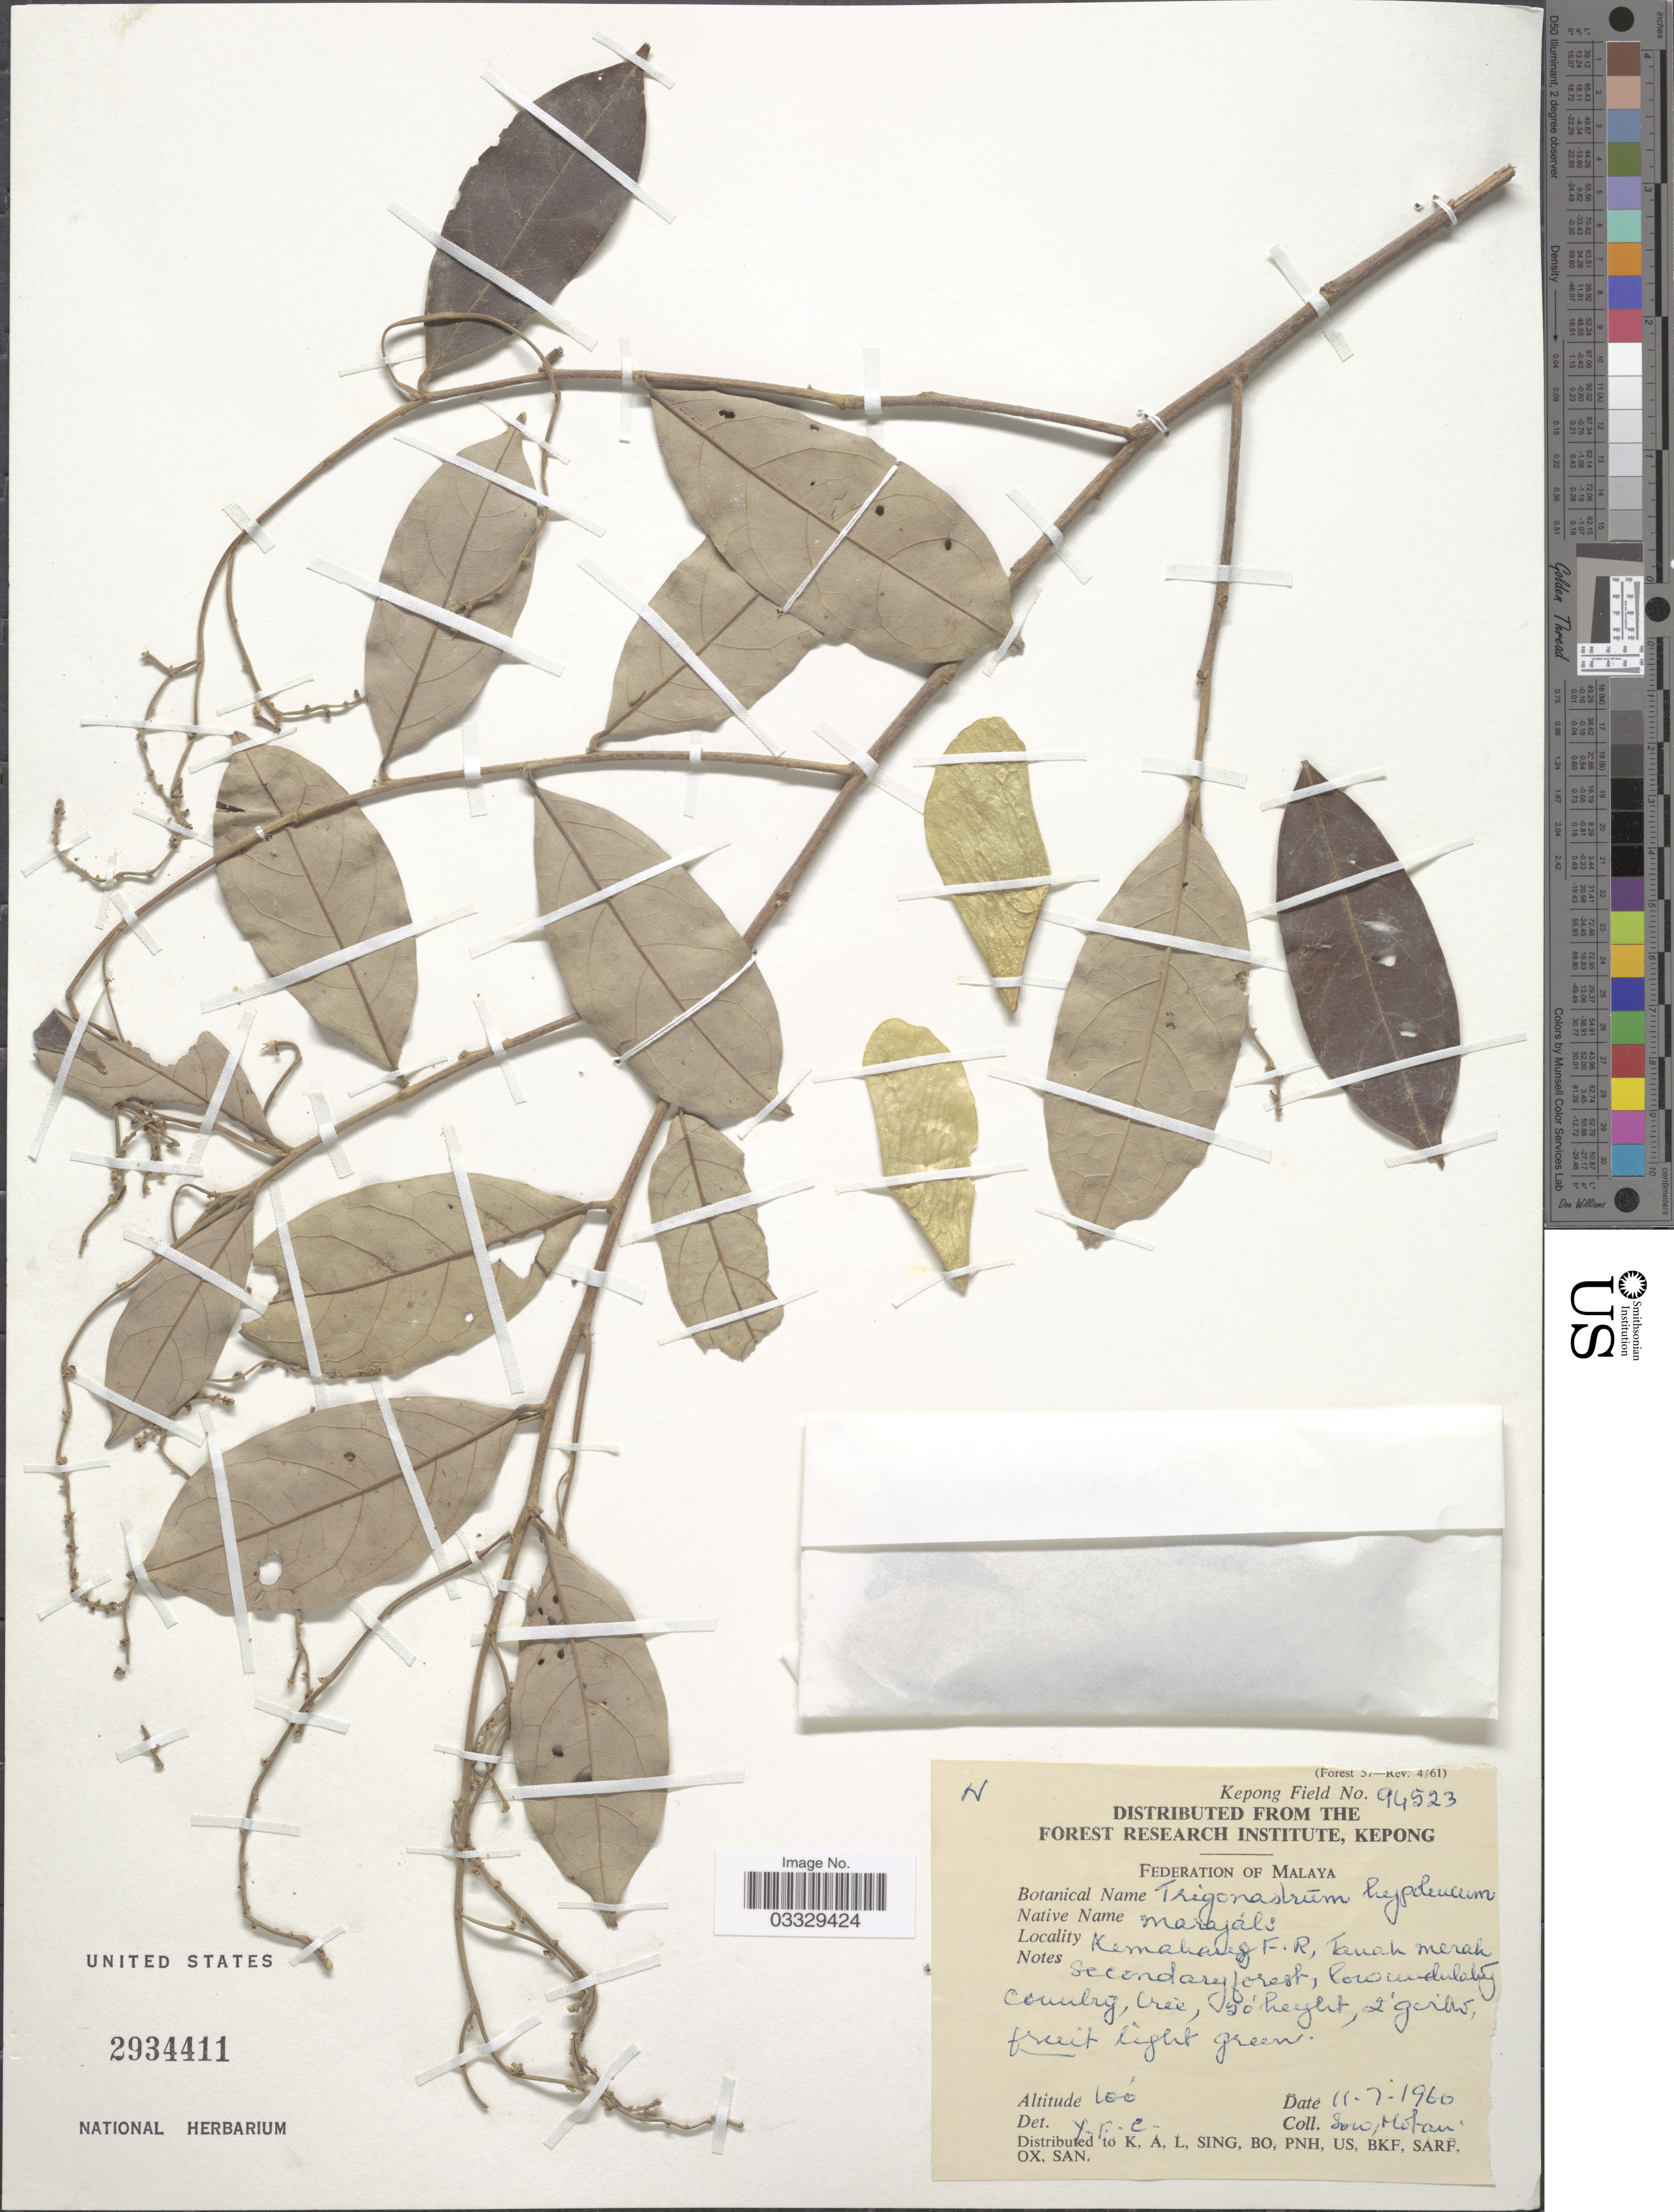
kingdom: Plantae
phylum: Tracheophyta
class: Magnoliopsida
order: Malpighiales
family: Trigoniaceae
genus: Trigoniastrum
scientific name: Trigoniastrum hypoleucum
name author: Miq.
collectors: -. Sow & -. Motan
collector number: Kepong Field 94523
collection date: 1960-07-11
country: Malaysia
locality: Malaya. Kemaharg F.R., Tanah Merah.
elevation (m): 30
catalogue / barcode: US 2934411